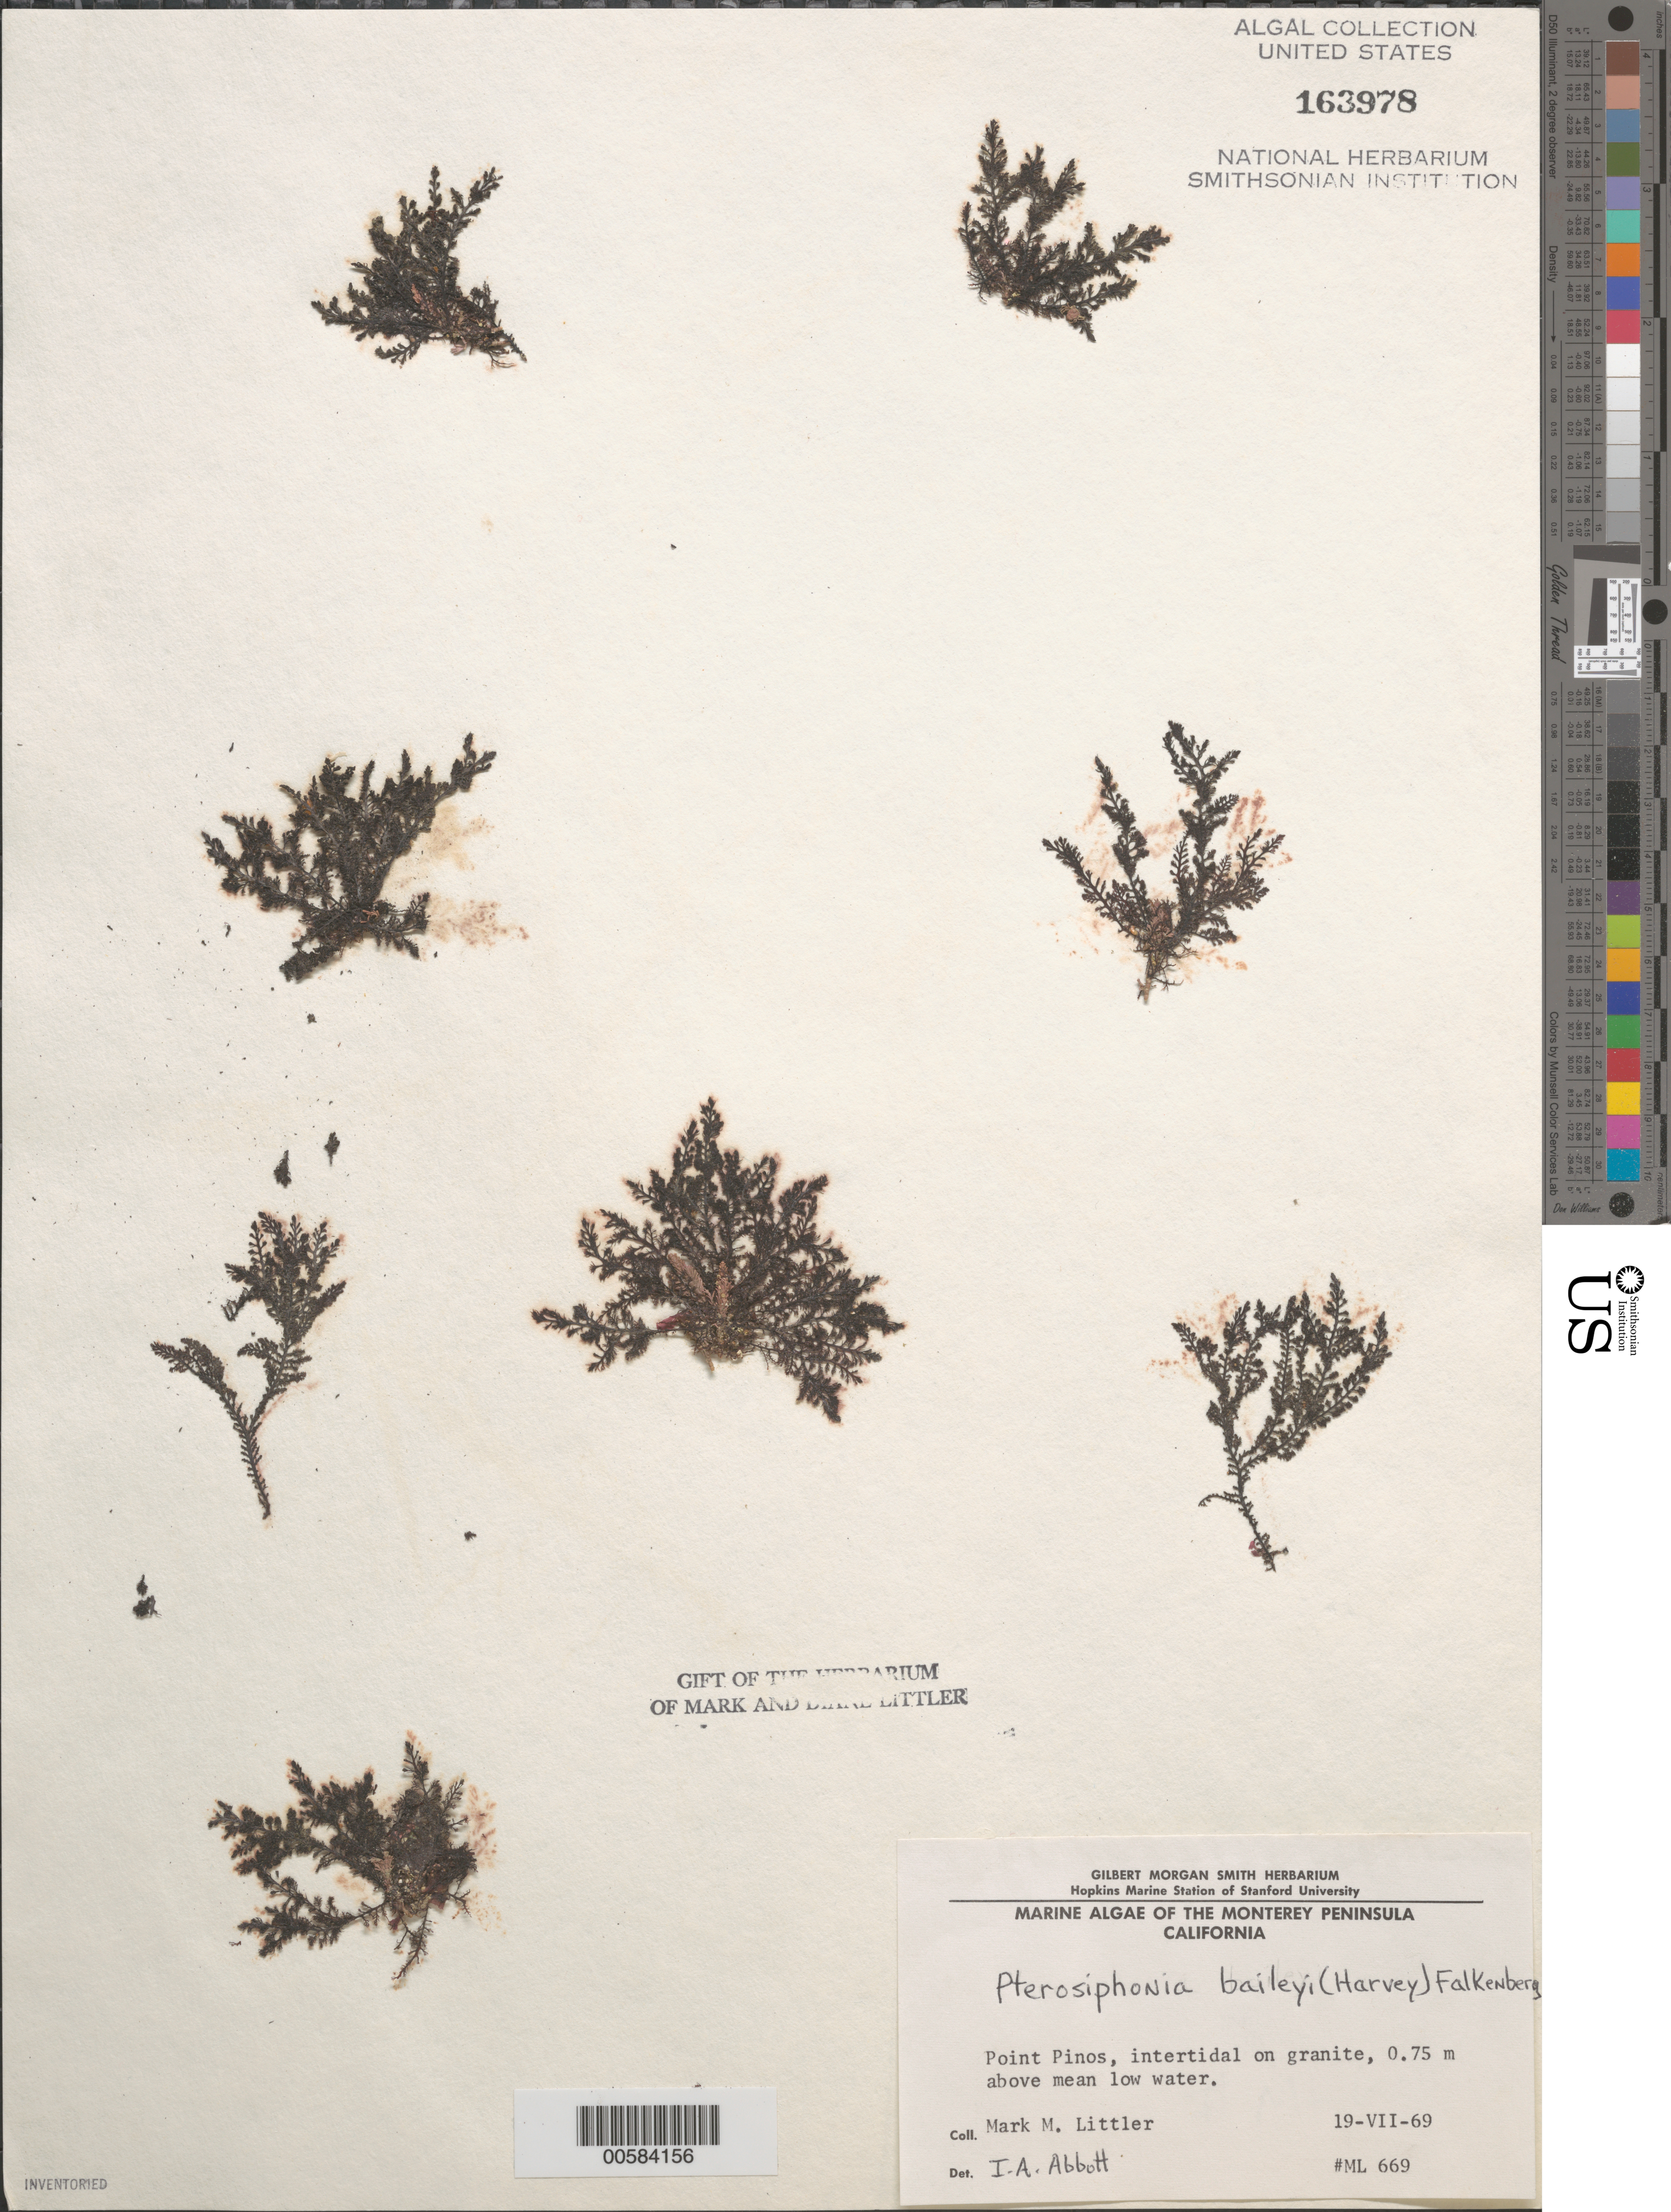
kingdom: Plantae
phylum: Rhodophyta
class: Florideophyceae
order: Ceramiales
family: Rhodomelaceae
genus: Symphyocladiella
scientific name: Symphyocladiella baileyi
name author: (Harvey) D.E.Bustamante et al.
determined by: Algae name updating Project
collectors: M. M. Littler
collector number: ML 669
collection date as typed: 19 Jul 1969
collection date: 1969-07-19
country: United States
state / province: California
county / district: Monterey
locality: Point Pinos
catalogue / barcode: US 163978